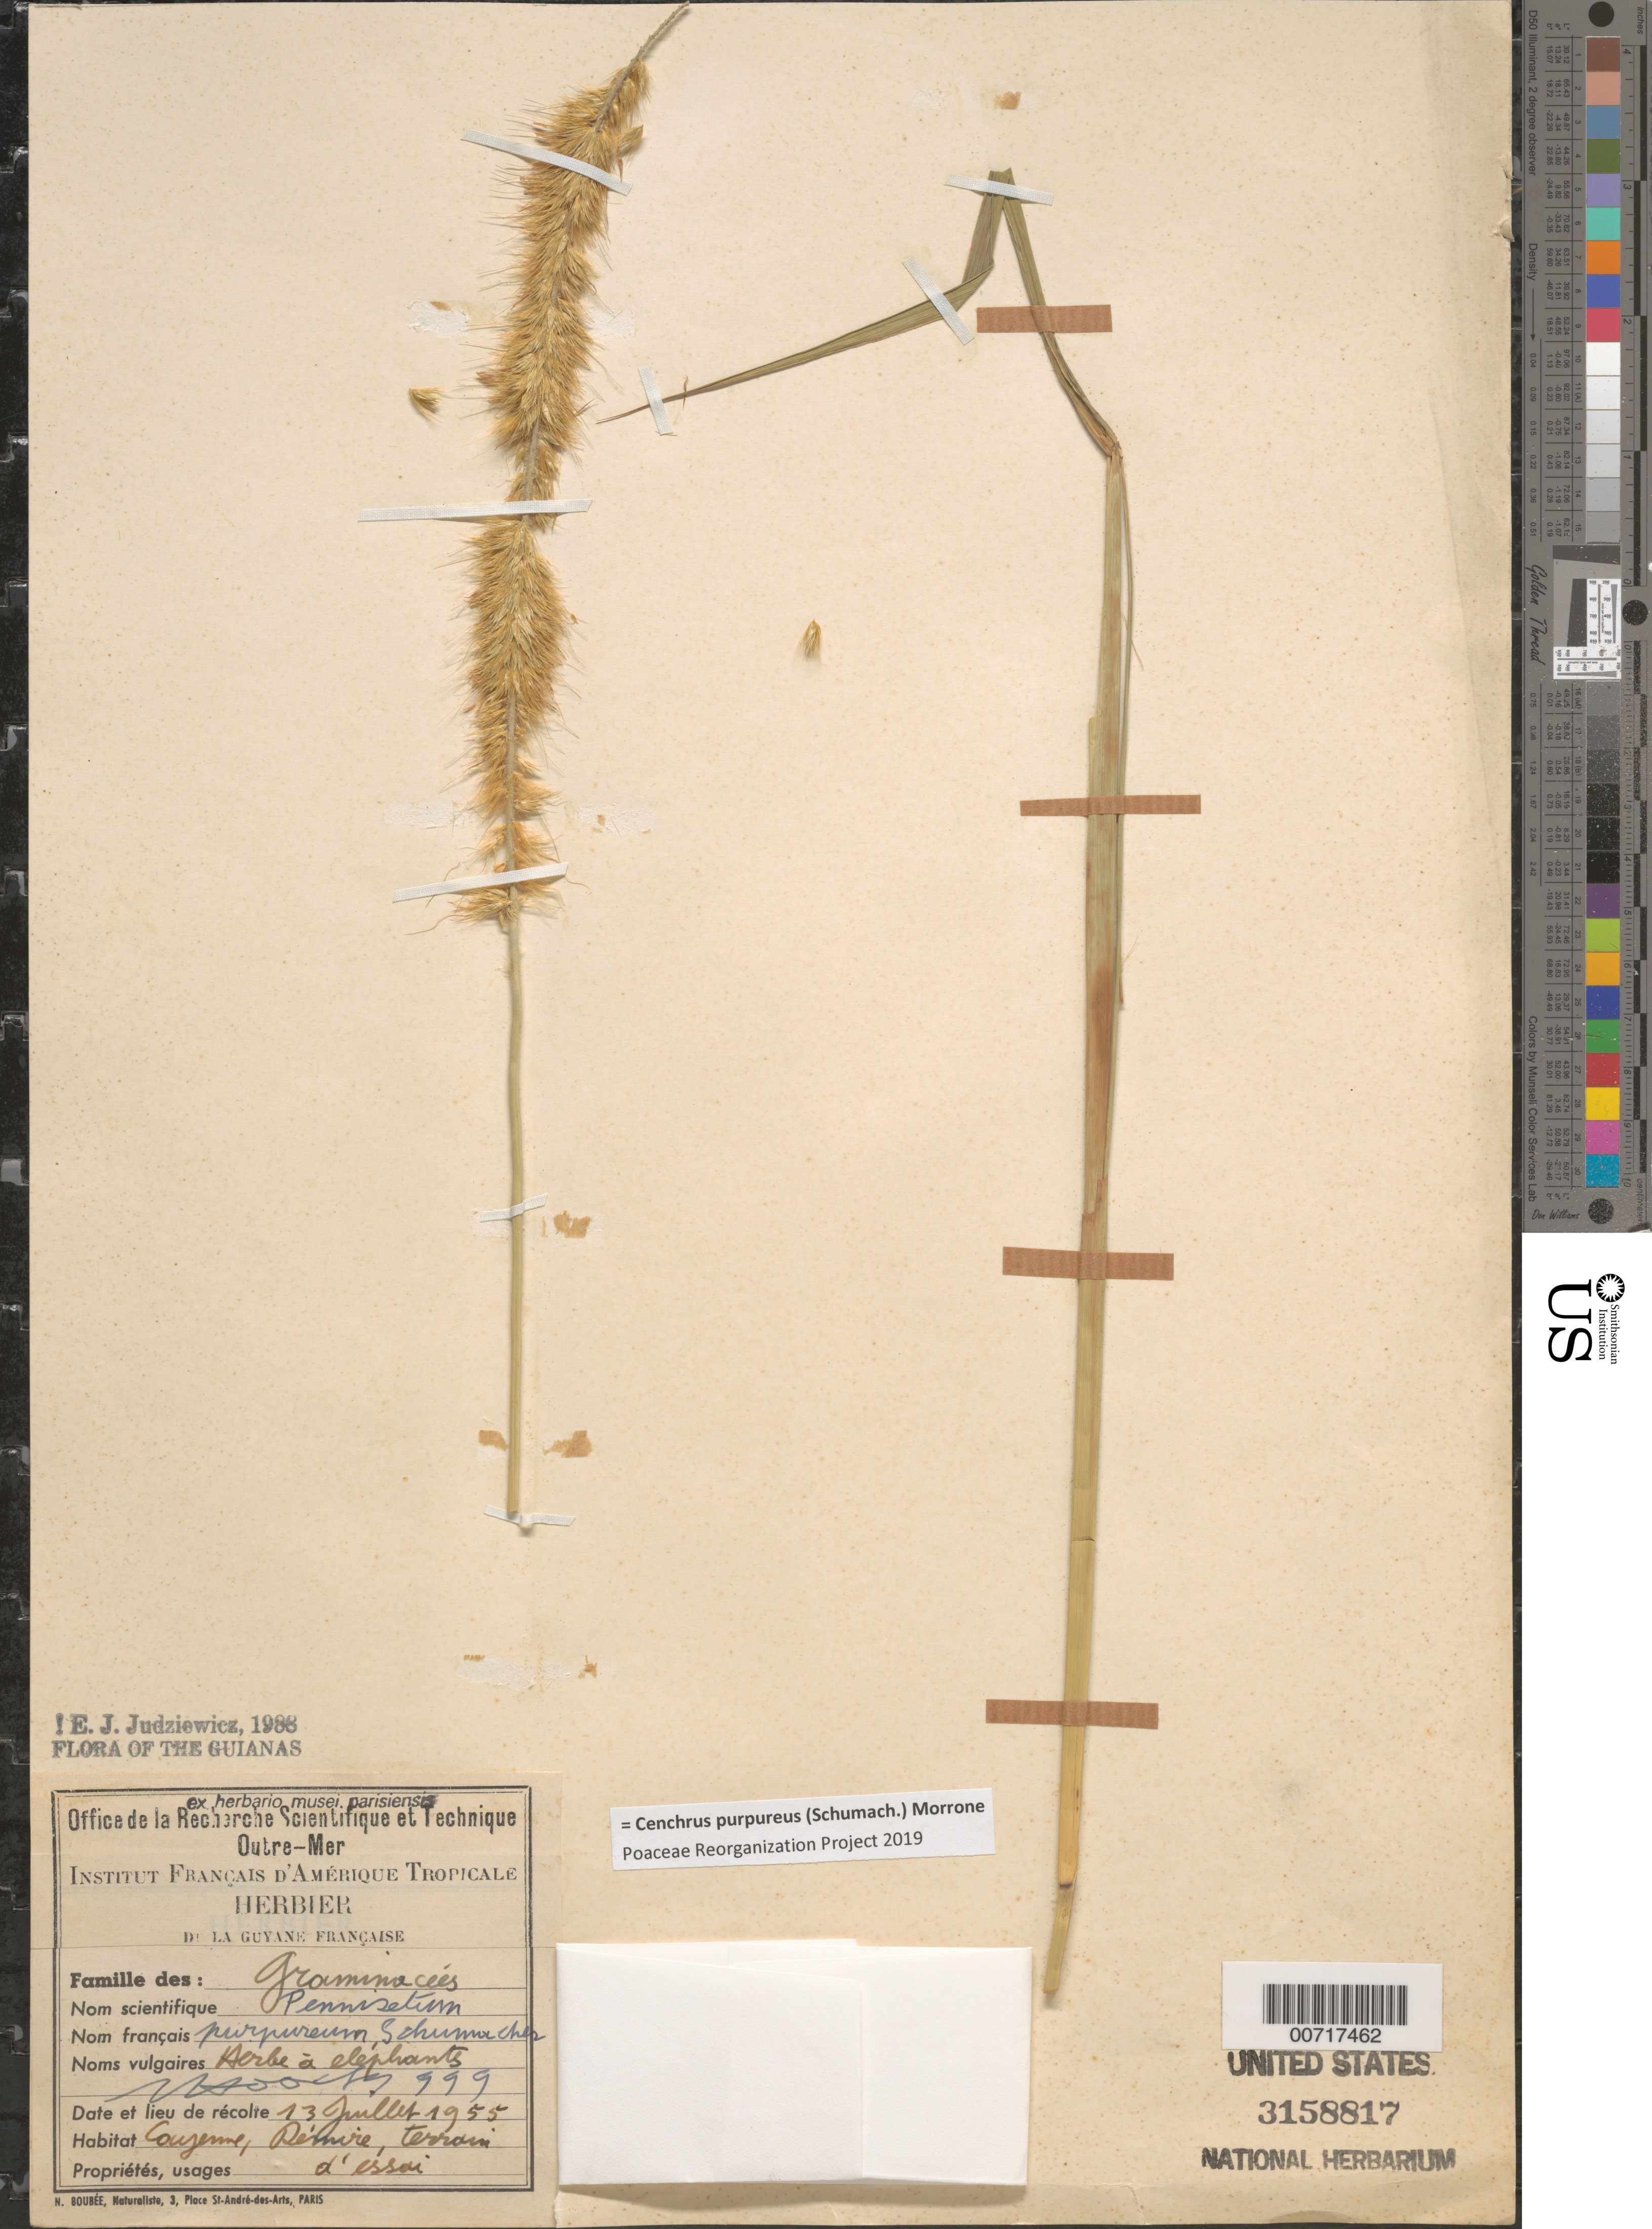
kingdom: Plantae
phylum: Tracheophyta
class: Liliopsida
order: Poales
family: Poaceae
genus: Pennisetum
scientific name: Pennisetum purpureum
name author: Schumach.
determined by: Judziewicz, E. J.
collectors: J. Hoock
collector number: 999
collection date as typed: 13-Jul-55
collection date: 1955-07-13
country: French Guiana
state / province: Cayenne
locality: Cayenne, Rémire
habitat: Terrain d'essai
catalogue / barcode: US 3158817